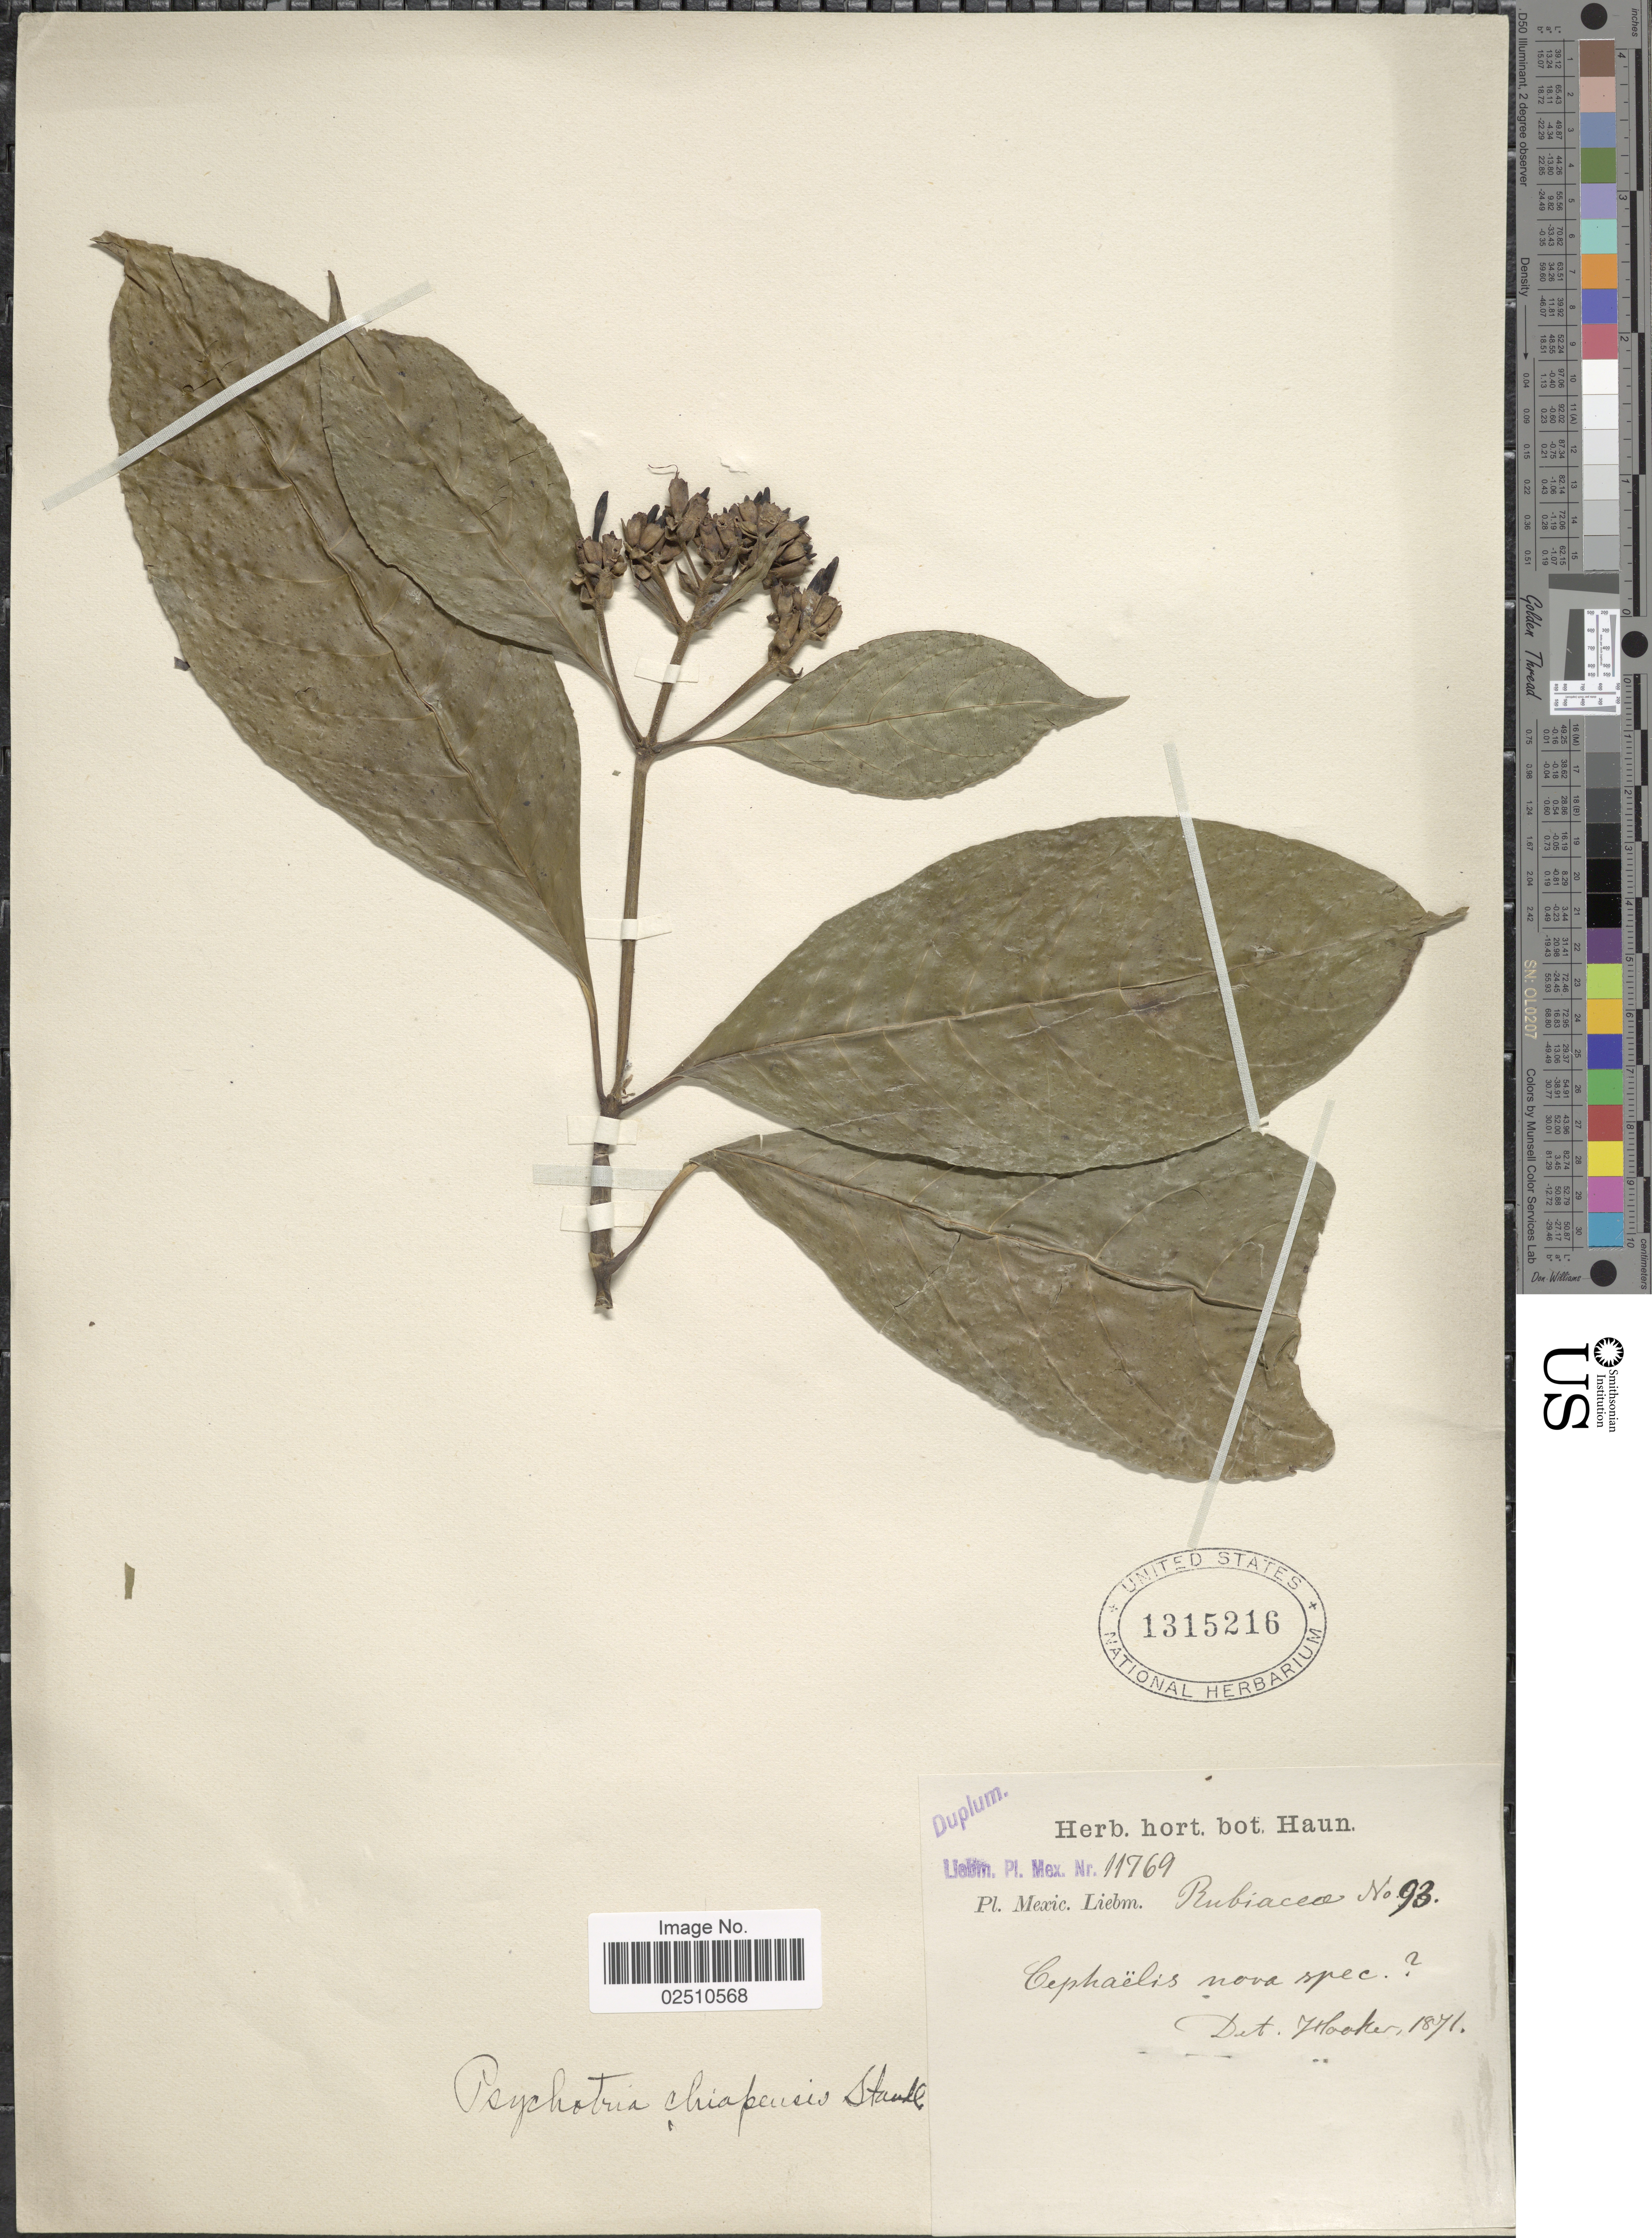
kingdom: Plantae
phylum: Tracheophyta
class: Magnoliopsida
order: Gentianales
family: Rubiaceae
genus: Psychotria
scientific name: Psychotria chiapensis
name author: Standl.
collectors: Liebmann, --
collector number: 11769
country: Mexico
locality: Mexic.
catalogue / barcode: US 1315216